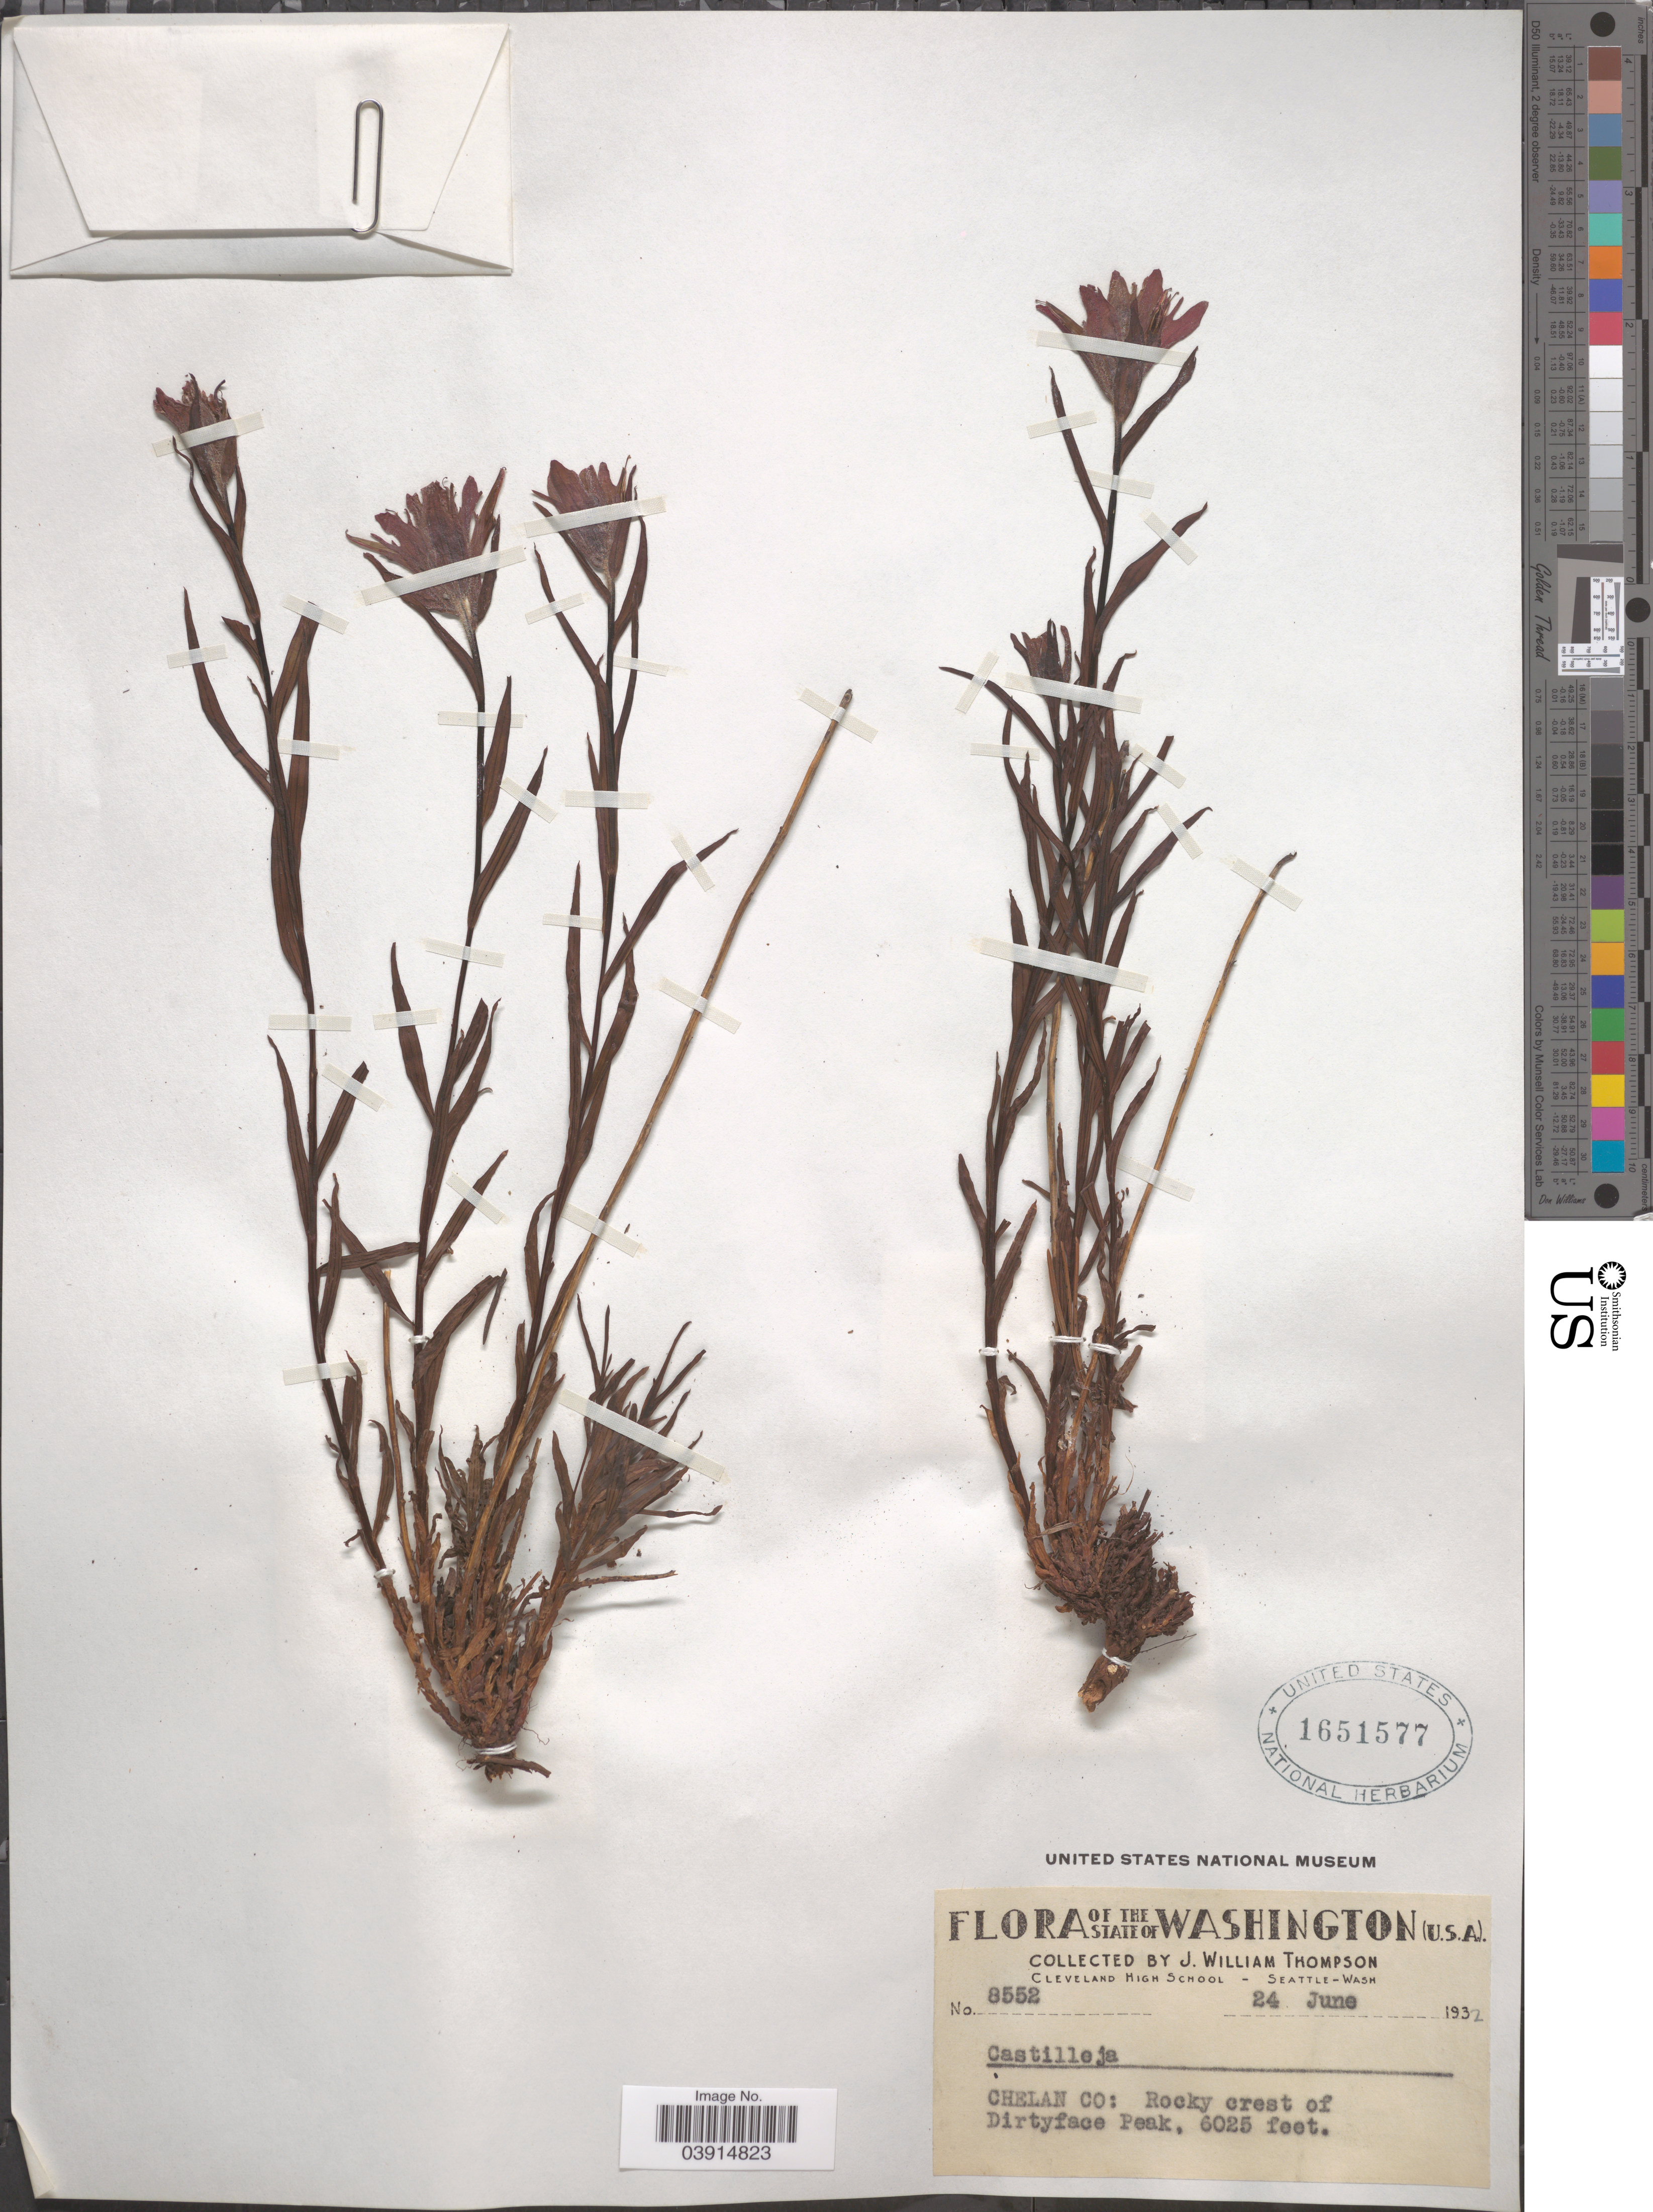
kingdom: Plantae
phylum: Tracheophyta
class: Magnoliopsida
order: Lamiales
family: Orobanchaceae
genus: Castilleja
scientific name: Castilleja sp.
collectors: J. W. Thompson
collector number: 8552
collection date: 1932-06-24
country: United States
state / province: Washington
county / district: Chelan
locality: Chelan Co: Rocky crest of Dirtyface Peak.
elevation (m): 1836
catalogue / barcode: US 1651577